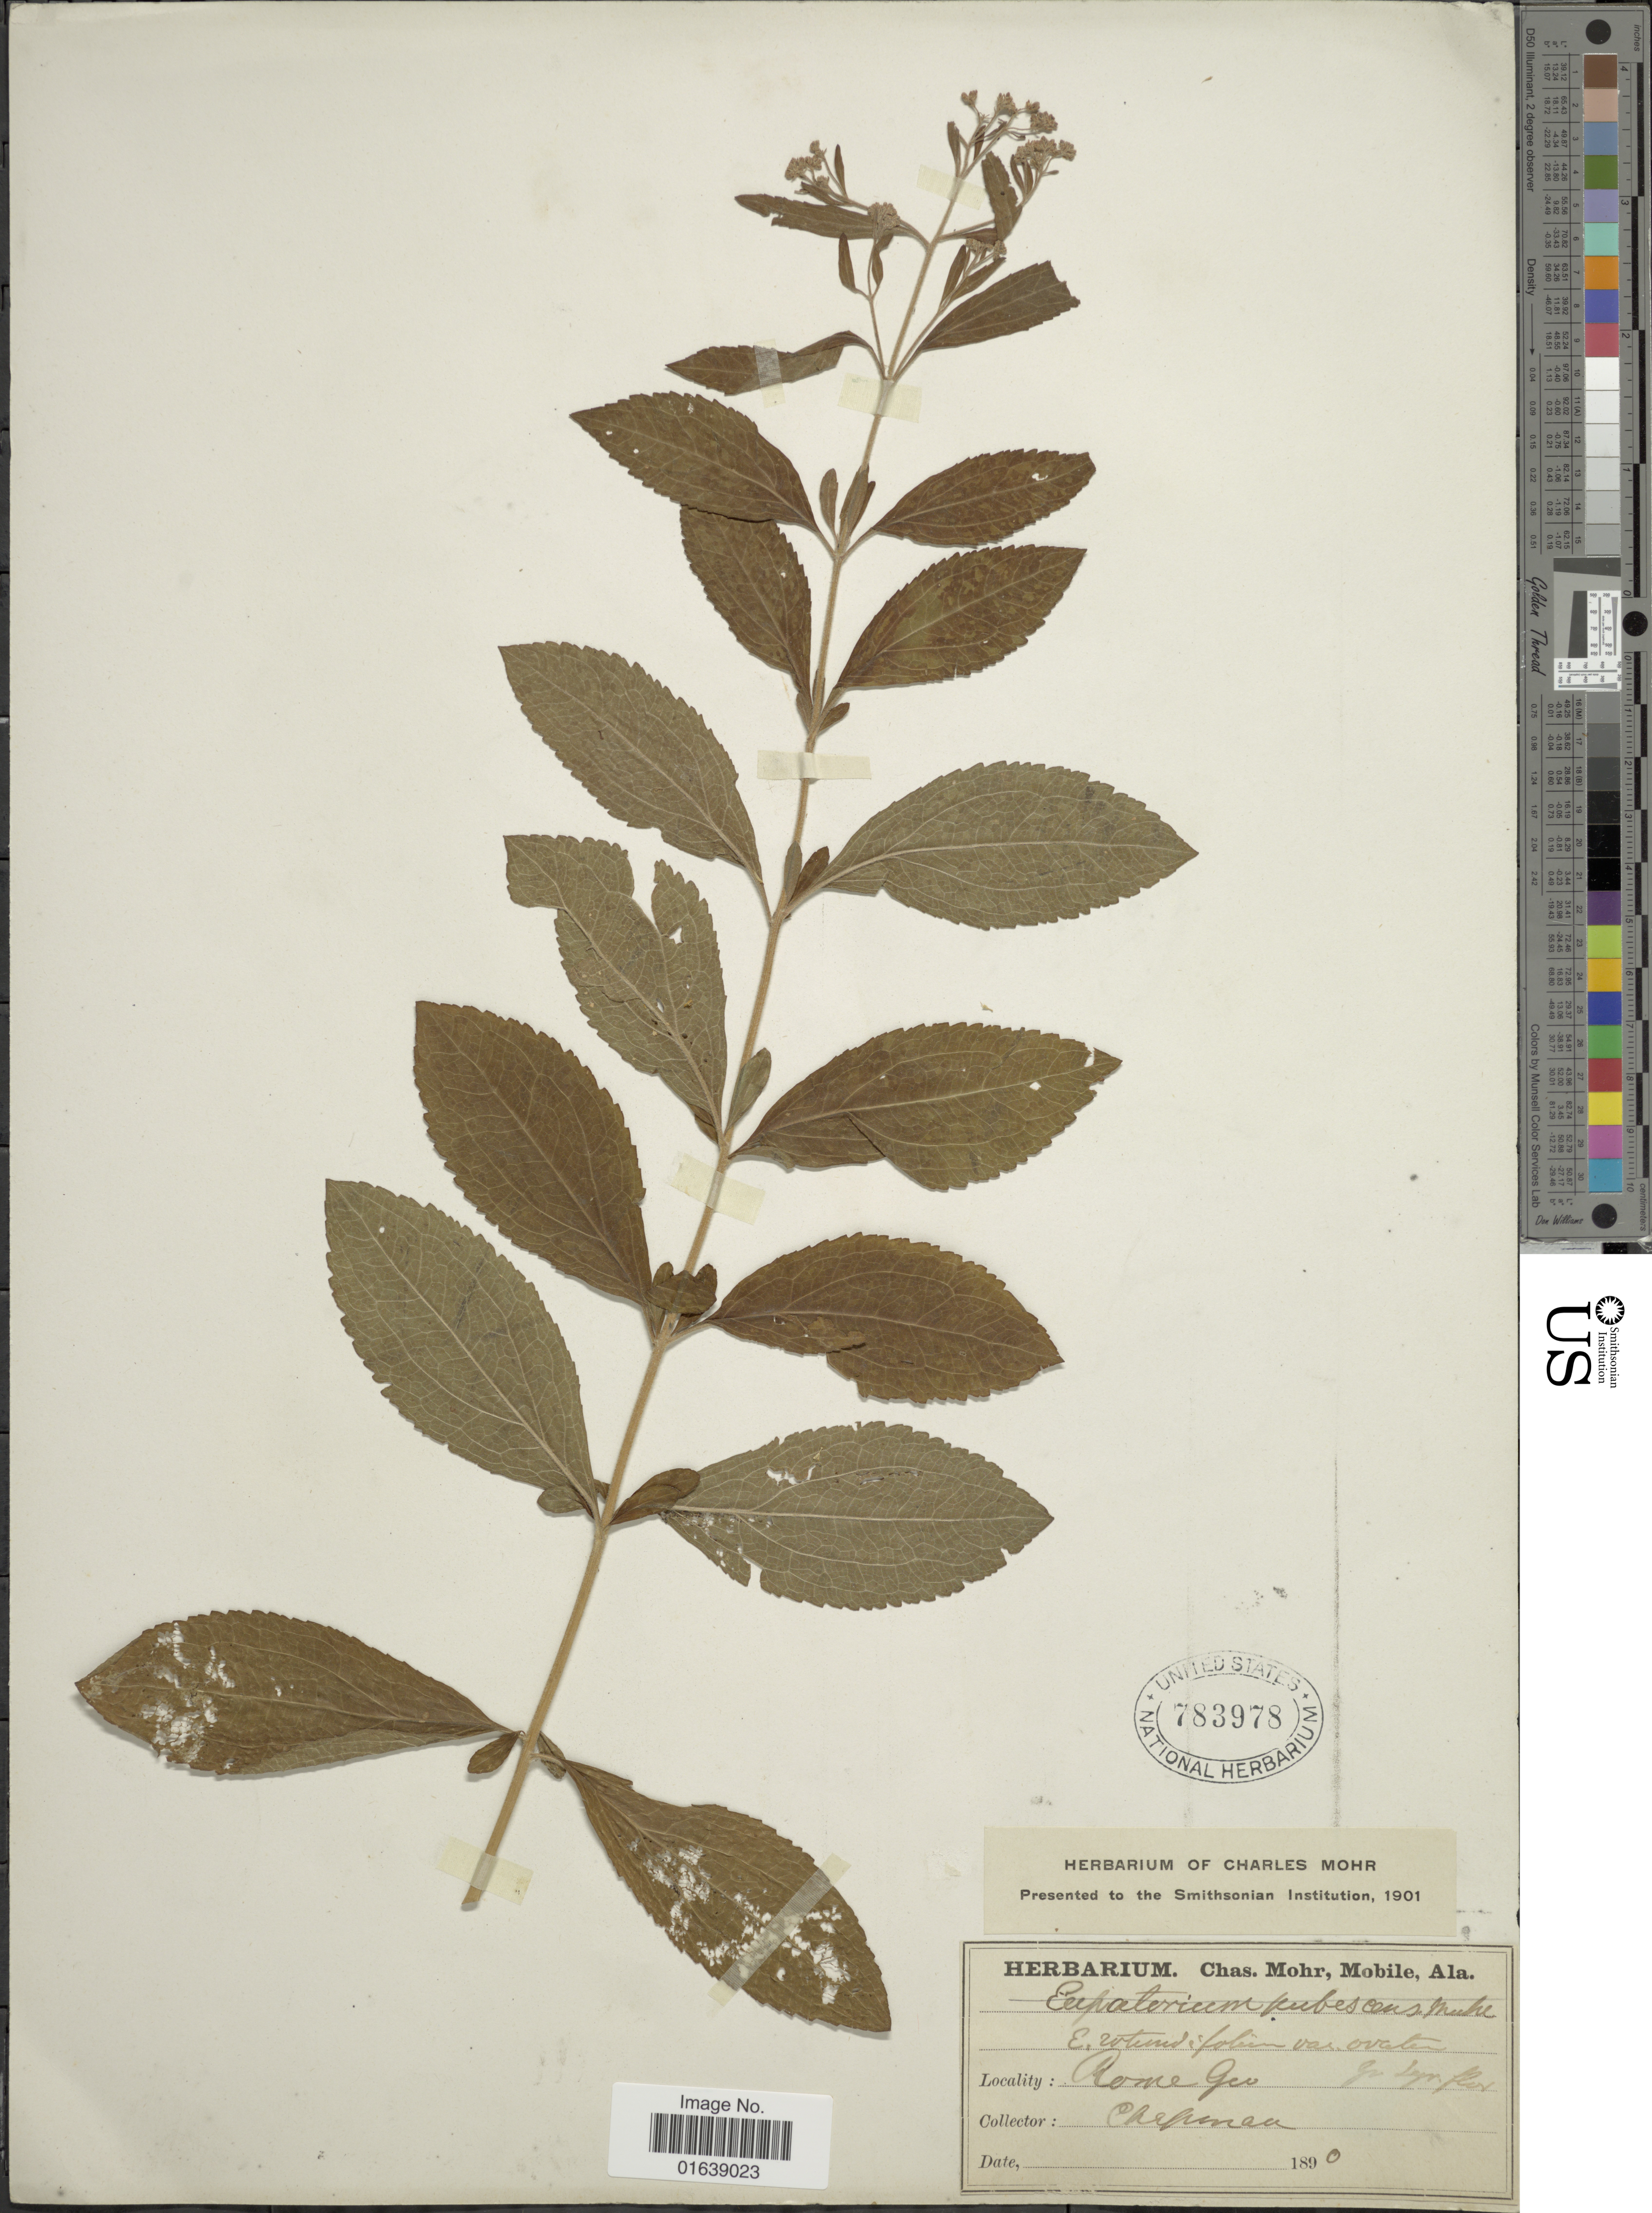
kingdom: Plantae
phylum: Tracheophyta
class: Magnoliopsida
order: Asterales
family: Asteraceae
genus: Eupatorium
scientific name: Eupatorium cuneifolium var. semiserratum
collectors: A. Chapman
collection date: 1890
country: United States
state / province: Georgia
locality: Rome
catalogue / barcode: US 783978